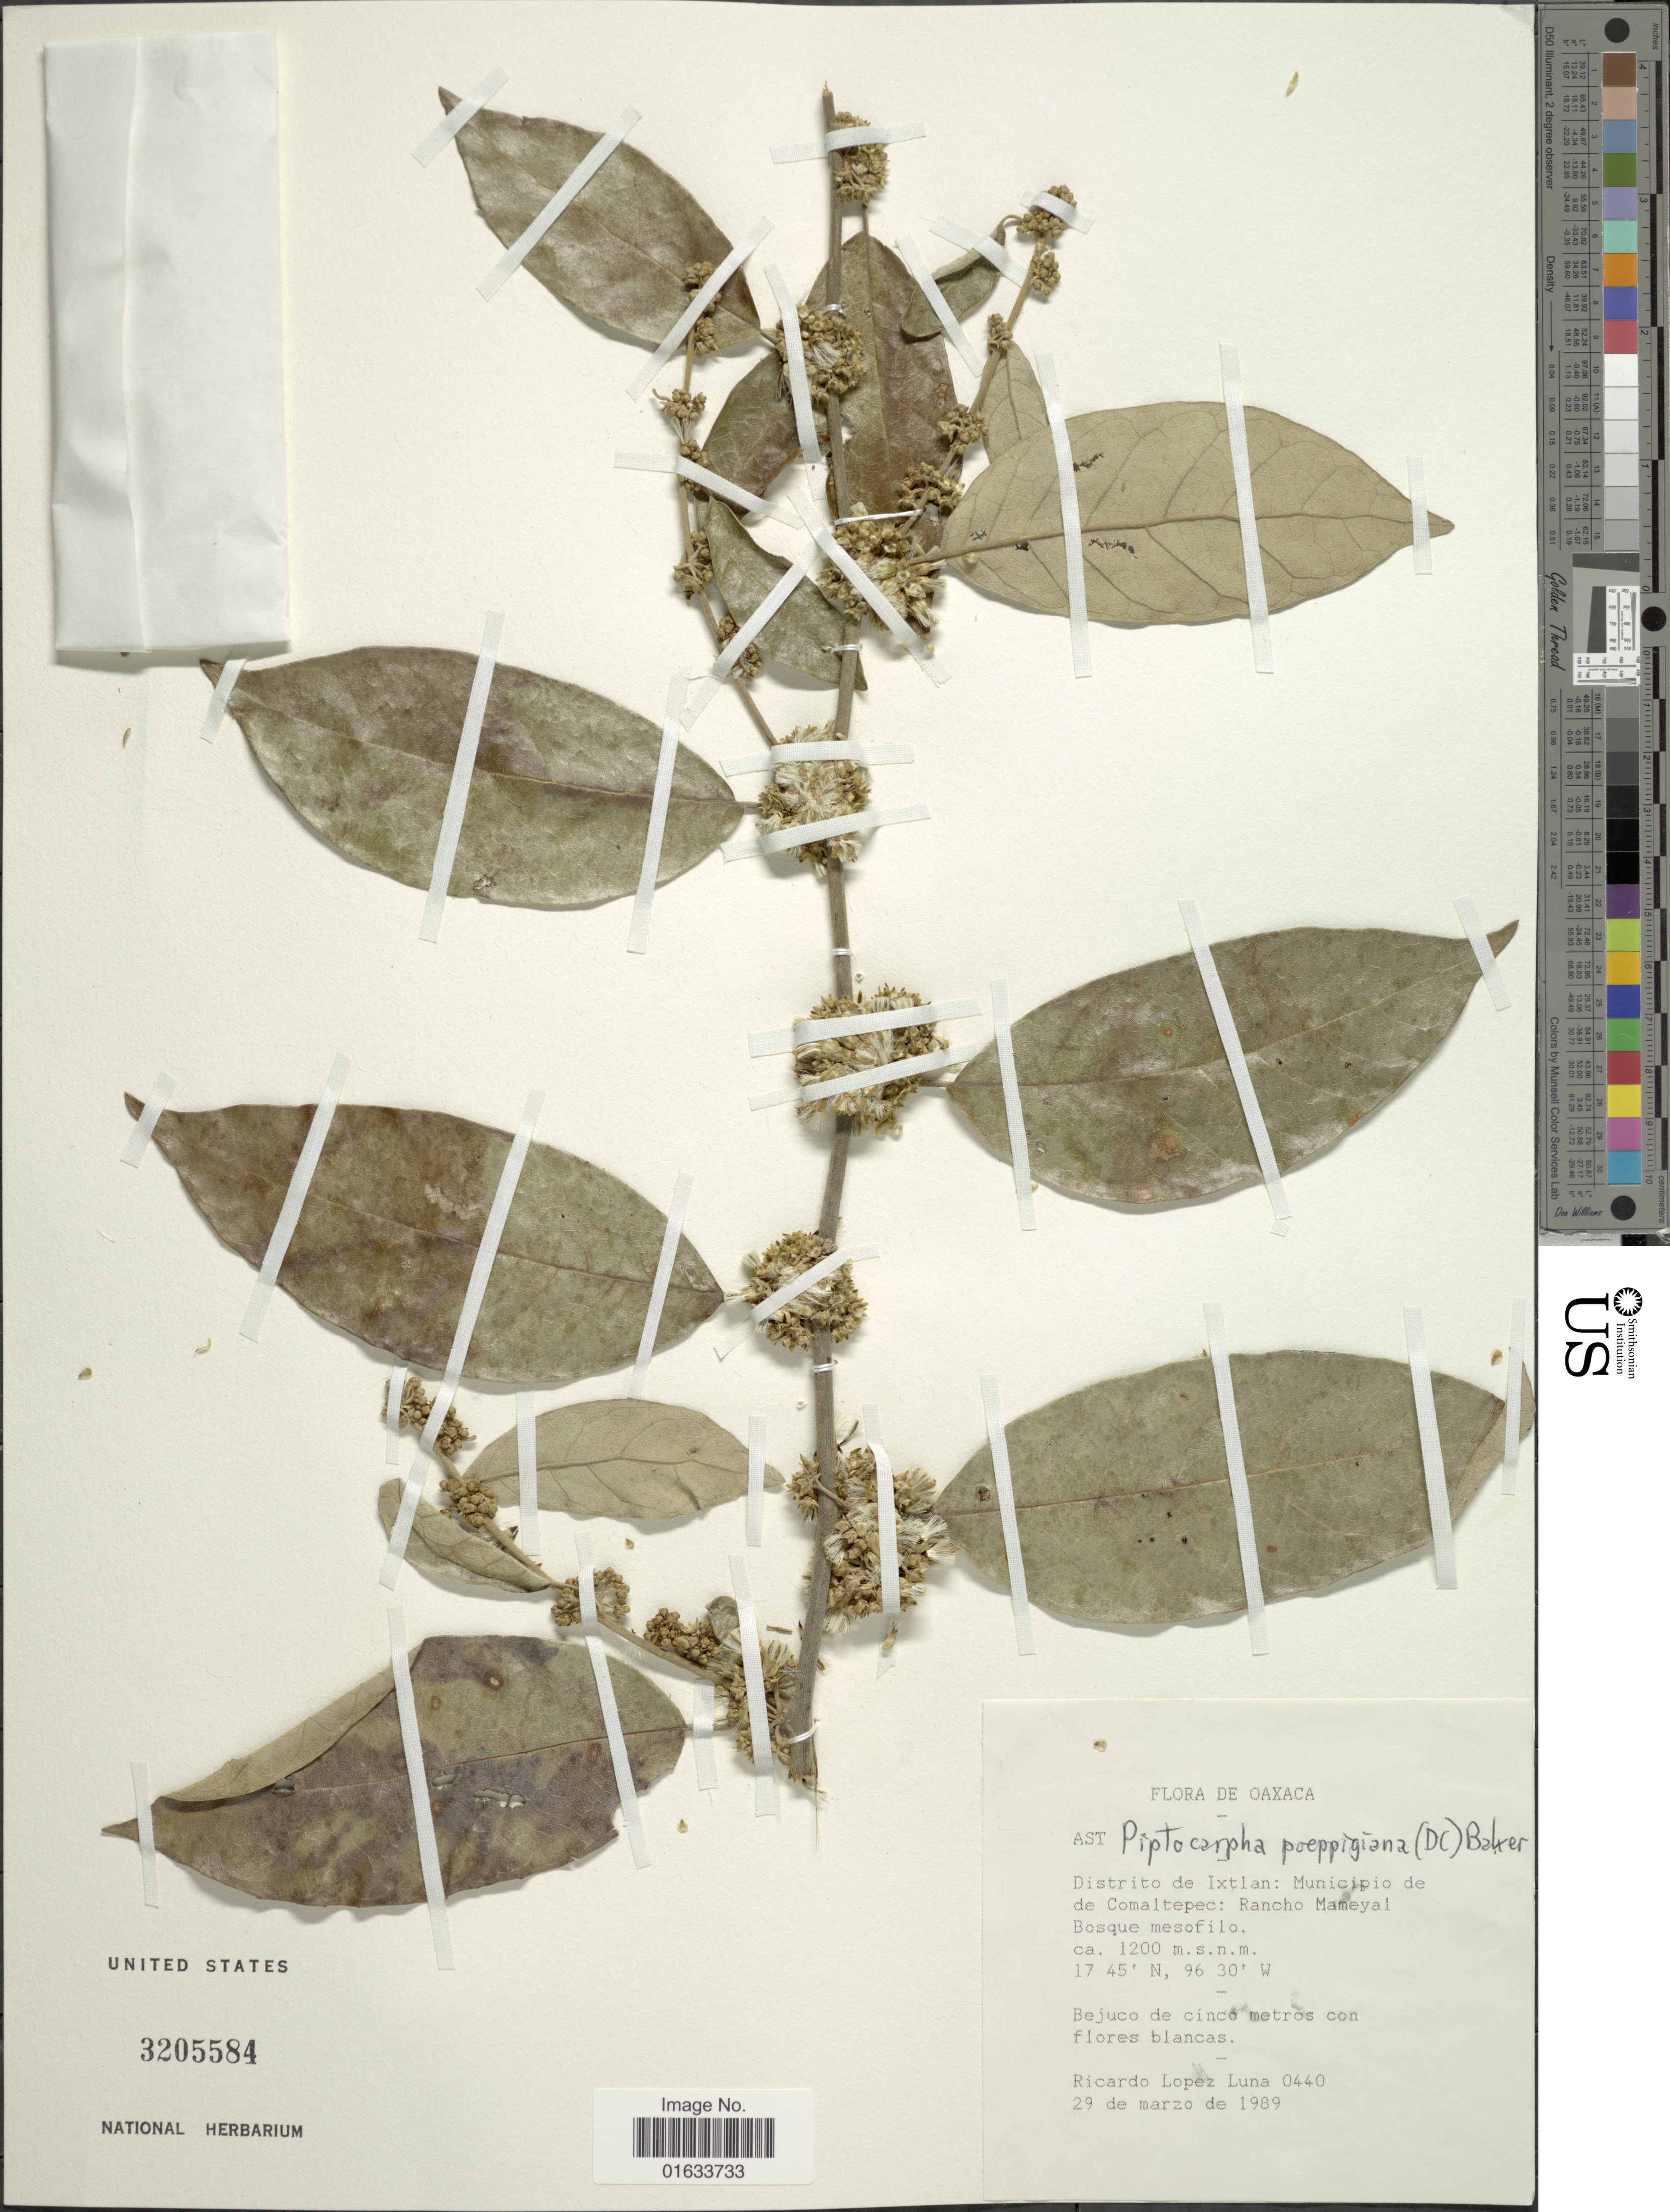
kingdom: Plantae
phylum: Tracheophyta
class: Magnoliopsida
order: Asterales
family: Asteraceae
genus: Piptocarpha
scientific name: Piptocarpha poeppigiana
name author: (DC.) Baker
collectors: R. López Luna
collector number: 0440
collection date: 1989-03-29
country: Mexico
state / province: Oaxaca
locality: Distrito de Ixtlan: Municipio de de Comaltepec: Rancho Mameyal.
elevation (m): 1200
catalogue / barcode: US 3205584